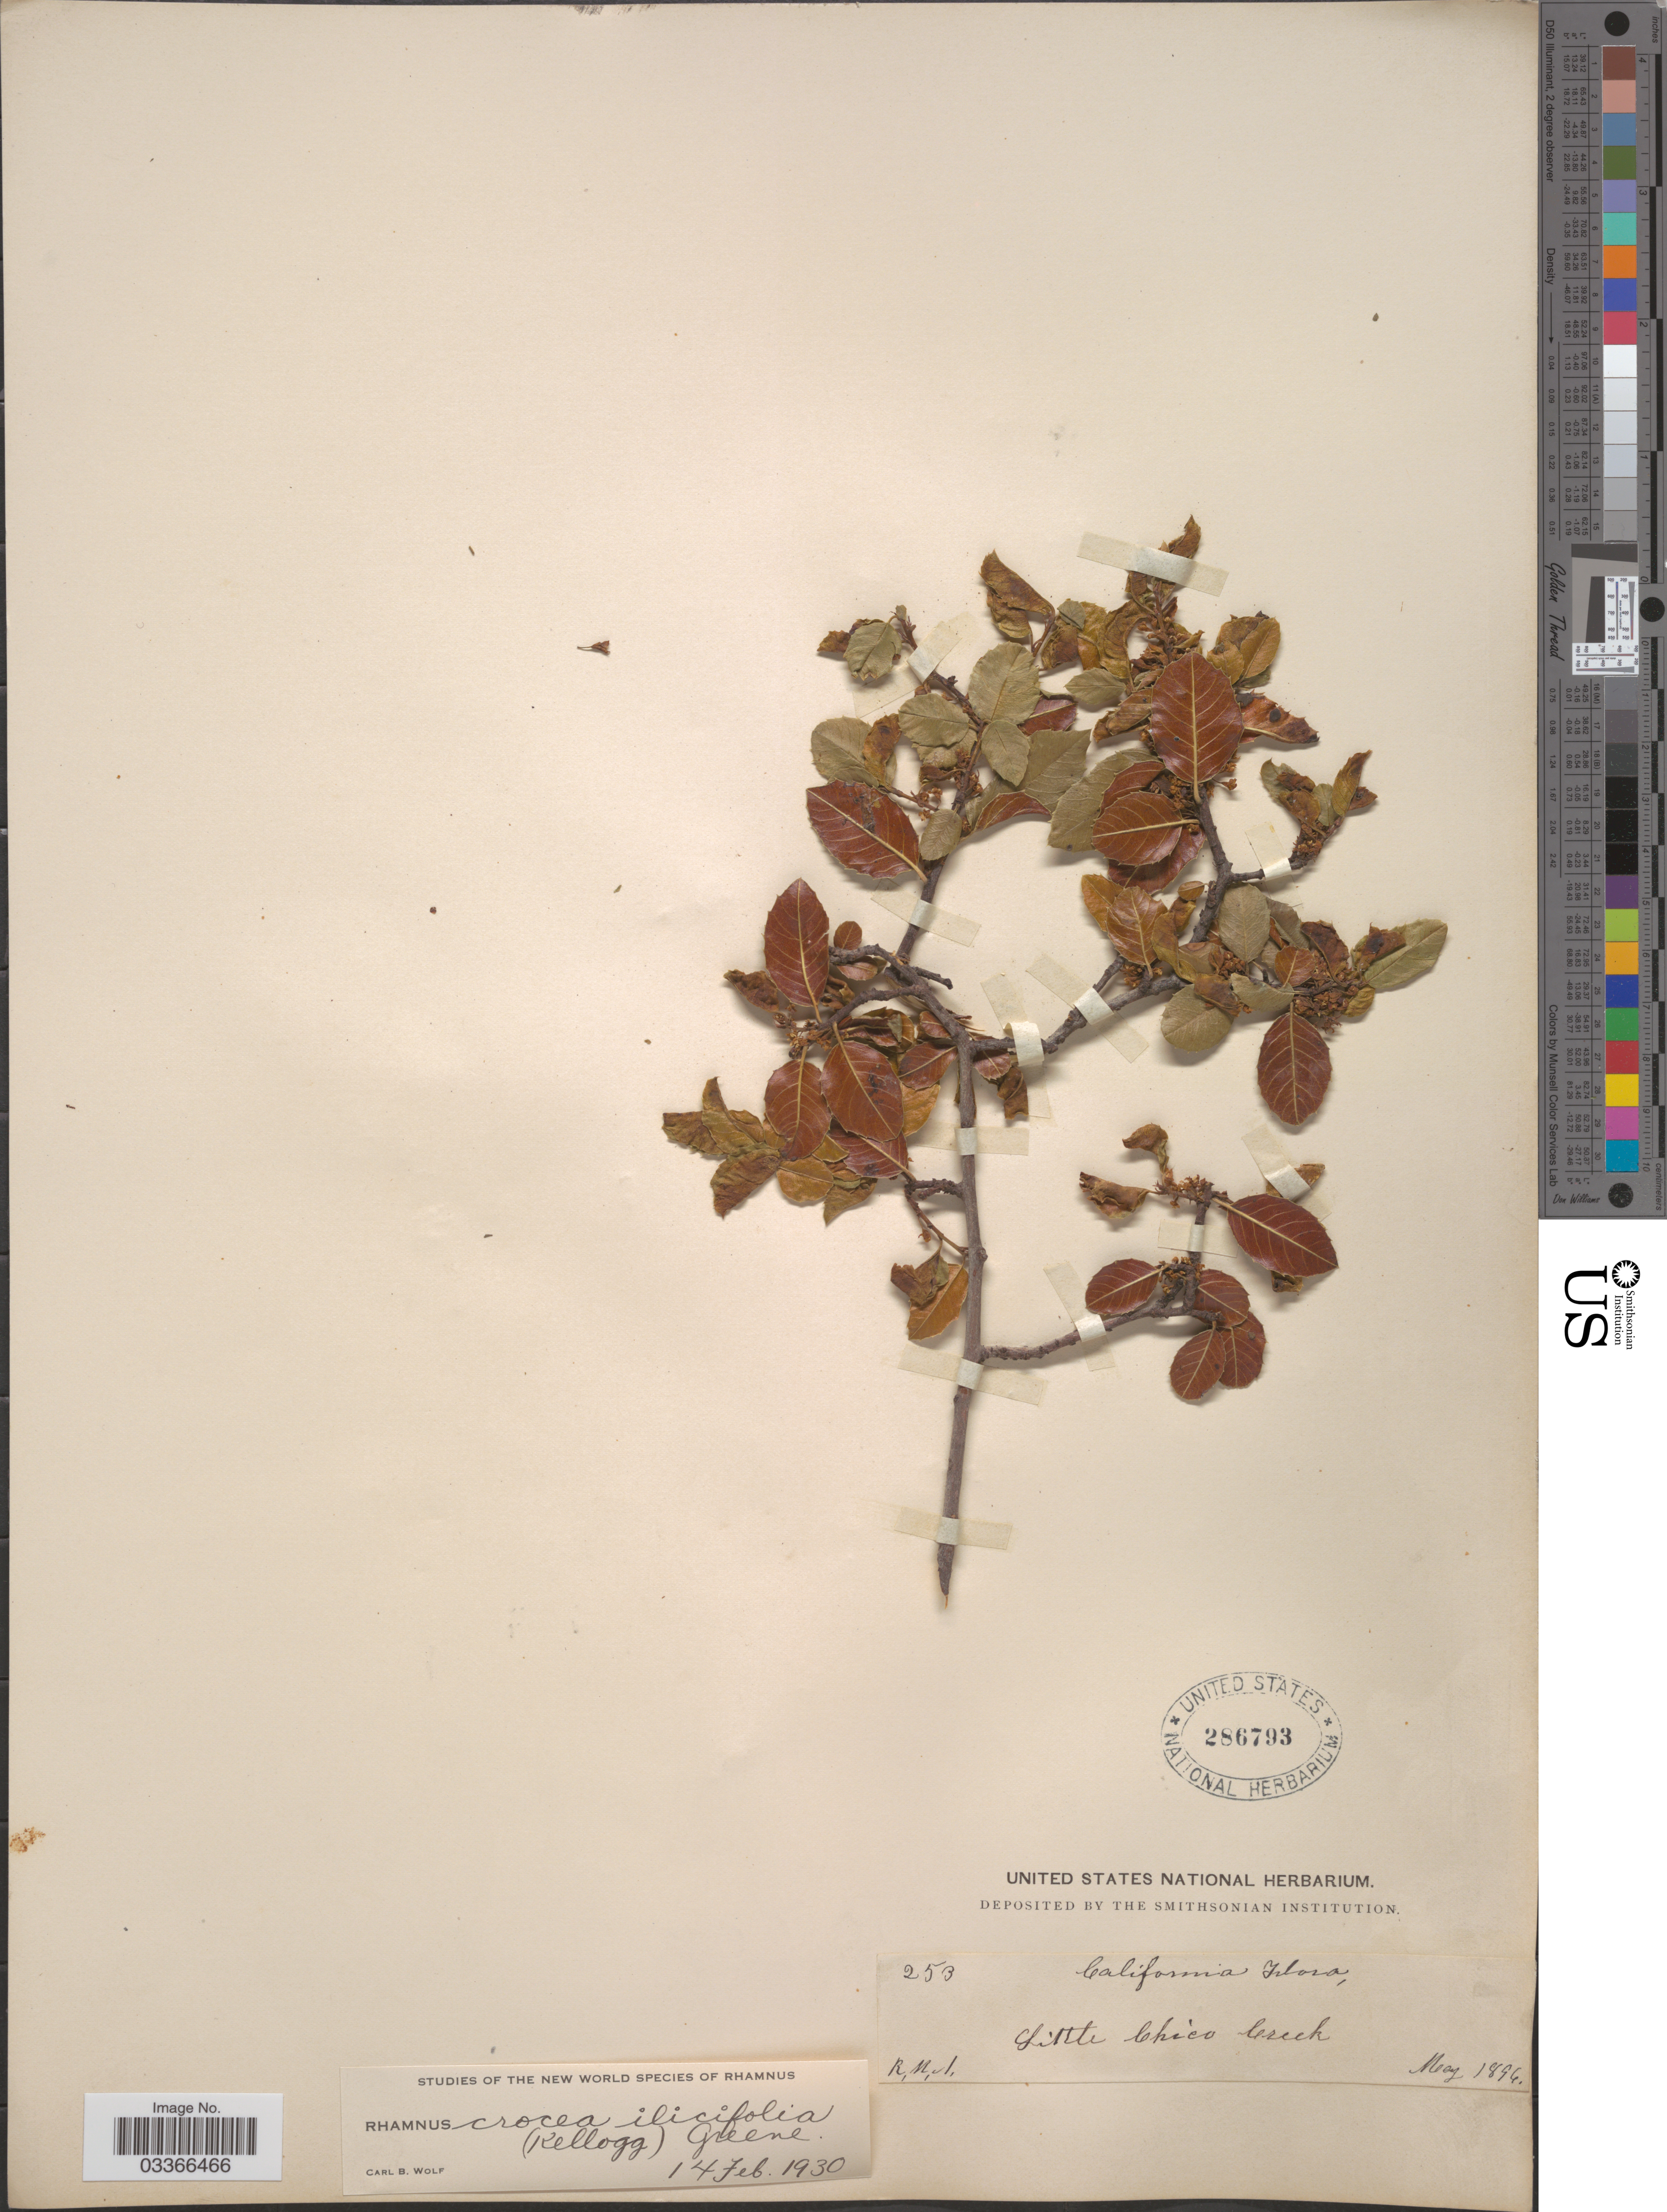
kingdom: Plantae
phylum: Tracheophyta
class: Magnoliopsida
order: Rosales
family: Rhamnaceae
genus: Rhamnus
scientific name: Rhamnus crocea var. ilicifolia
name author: (Kellogg) Greene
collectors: R. M. A.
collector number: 253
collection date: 1896-05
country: United States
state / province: California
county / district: Butte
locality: Little Chico Creek.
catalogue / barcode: US 286793